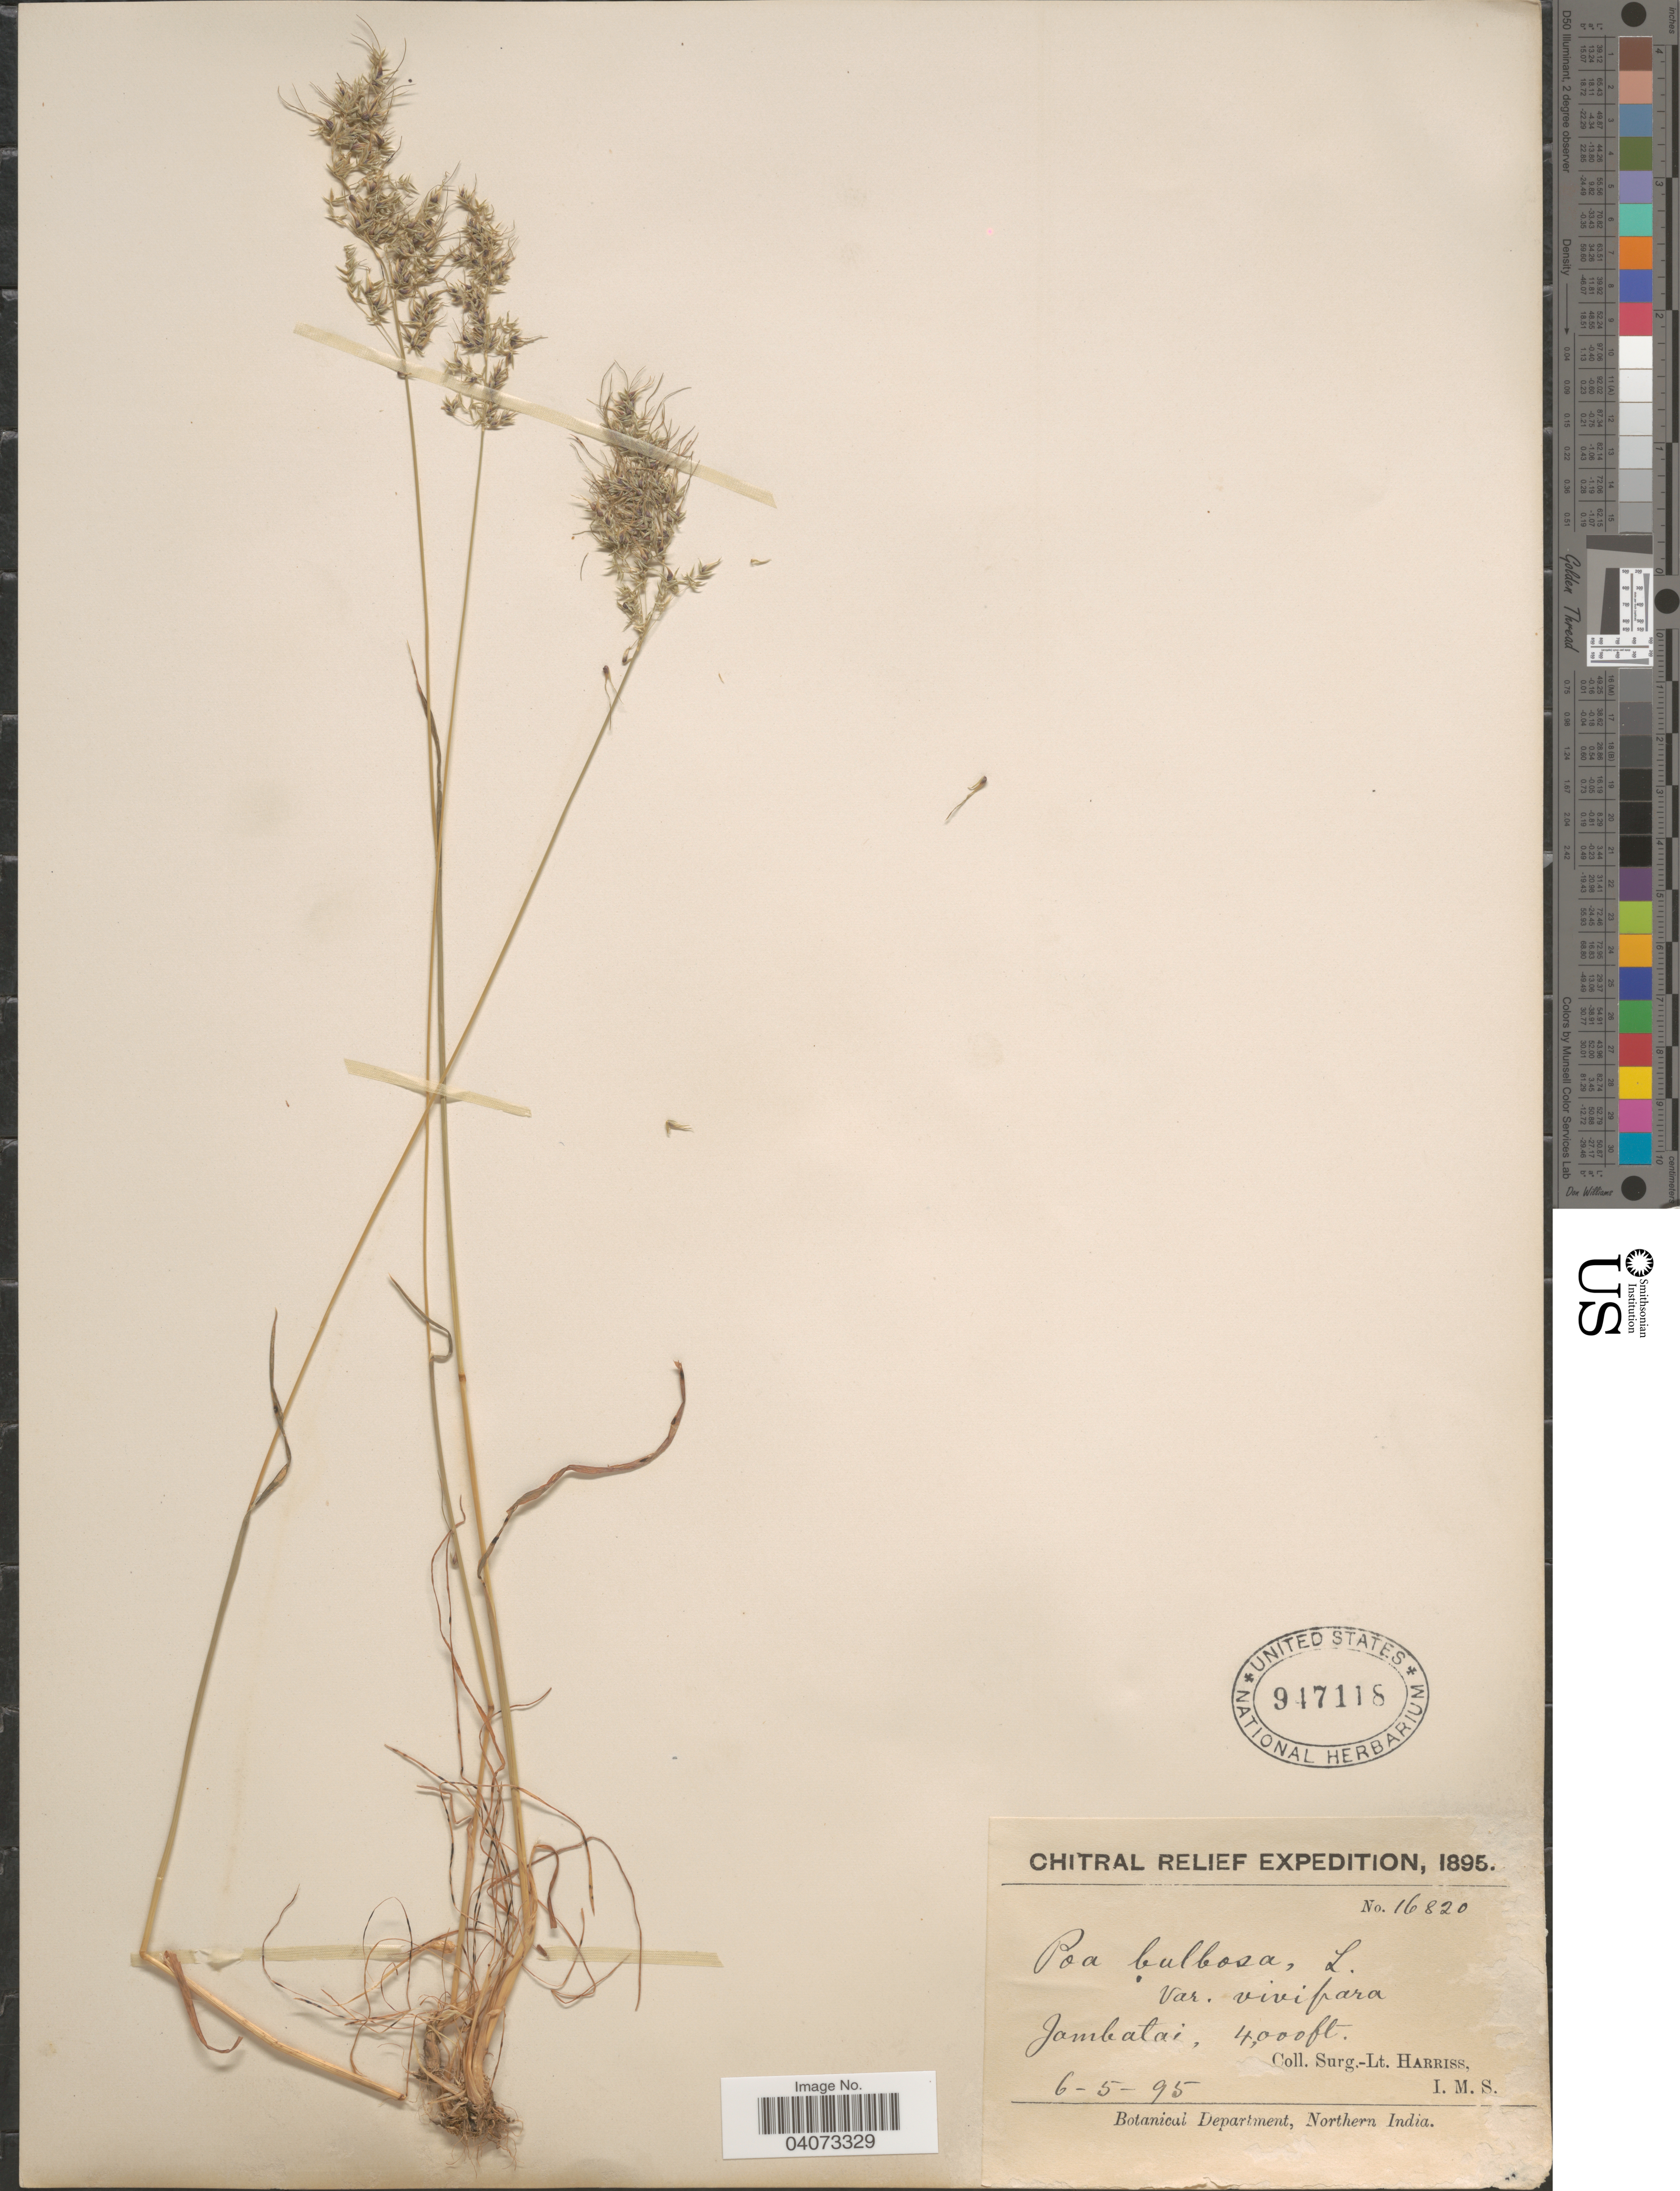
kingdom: Plantae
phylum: Tracheophyta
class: Liliopsida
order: Poales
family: Poaceae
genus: Poa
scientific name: Poa bactriana var. vivipara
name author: Tzvelev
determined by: Soreng, Robert J., Research Associate (BOT), Smithsonian Institution - National Museum of Natural History (UNITED STATES)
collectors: S. A. Harris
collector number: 16820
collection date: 1895-05-06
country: Pakistan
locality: Chitral Relief Expedition, 1895. Jambatai.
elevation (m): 1219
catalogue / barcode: US 947118